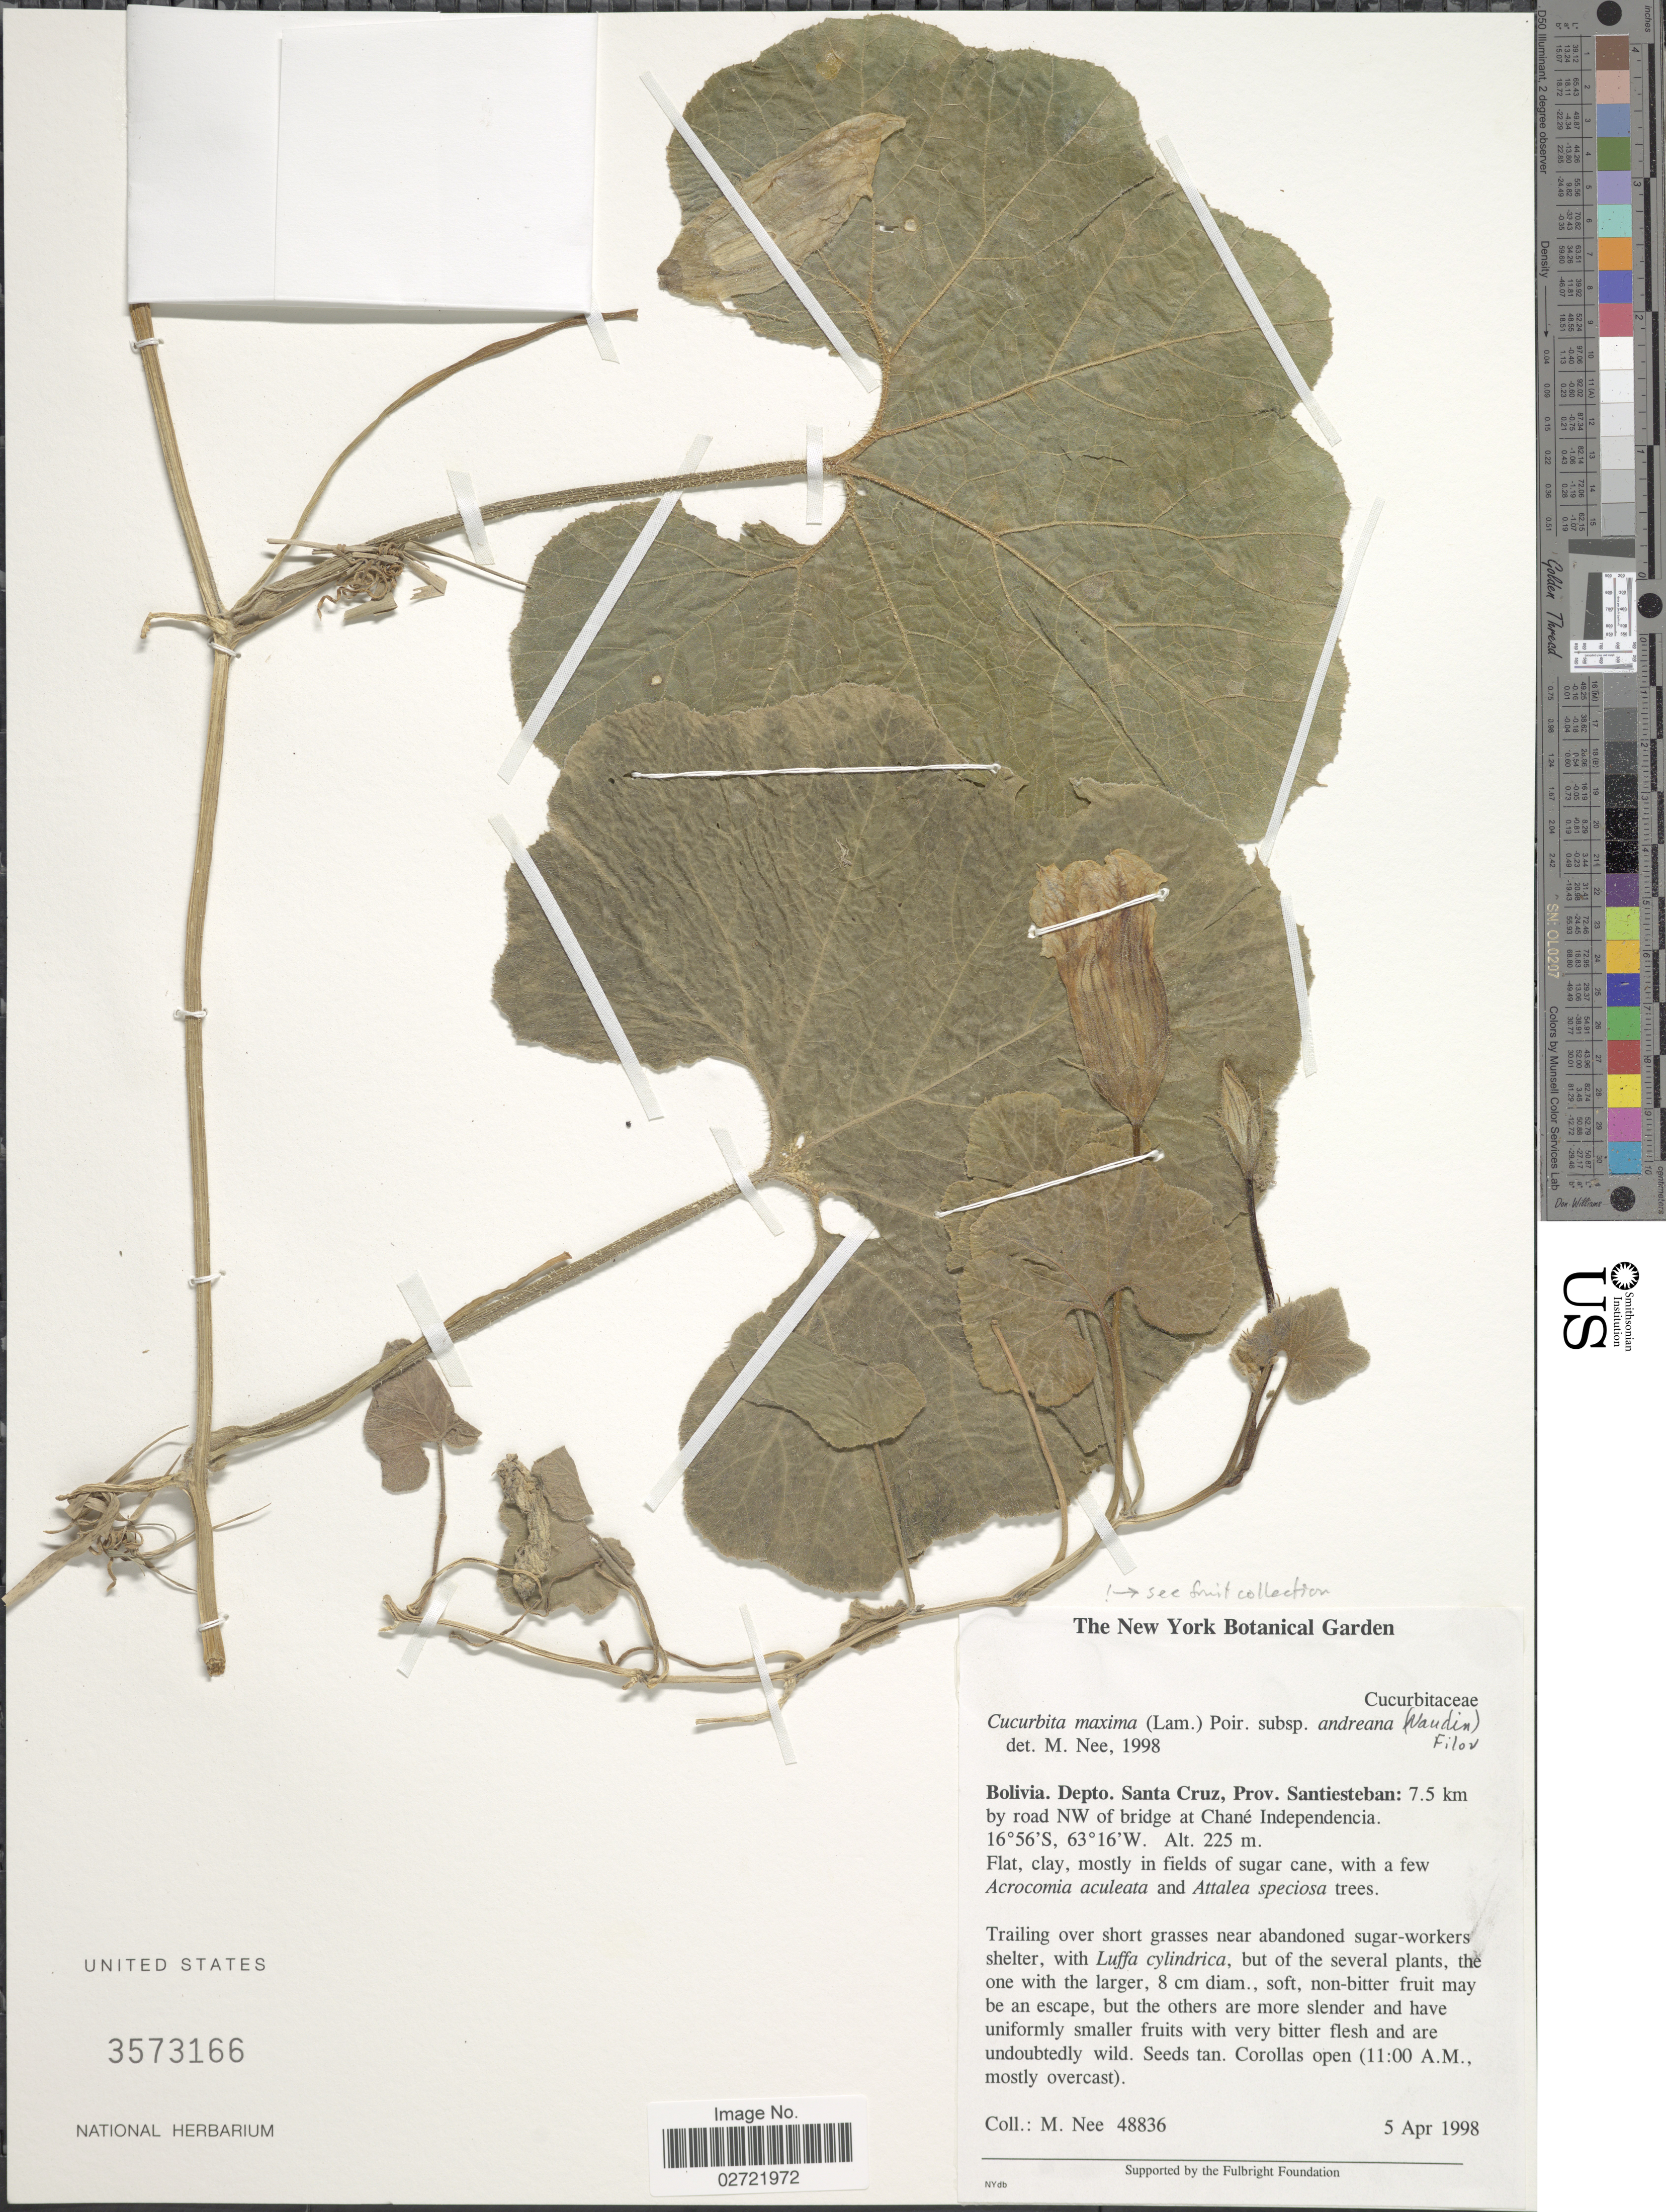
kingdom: Plantae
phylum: Tracheophyta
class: Magnoliopsida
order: Cucurbitales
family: Cucurbitaceae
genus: Cucurbita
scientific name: Cucurbita maxima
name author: Duchesne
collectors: M. Nee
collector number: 48836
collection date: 1998-04-05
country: Bolivia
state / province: Santa Cruz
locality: Depto. Santa Cruz, Prov. Santiesteban: 7.5 km by road NW of bridge at Chané Independencia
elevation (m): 225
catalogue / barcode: US 3573166